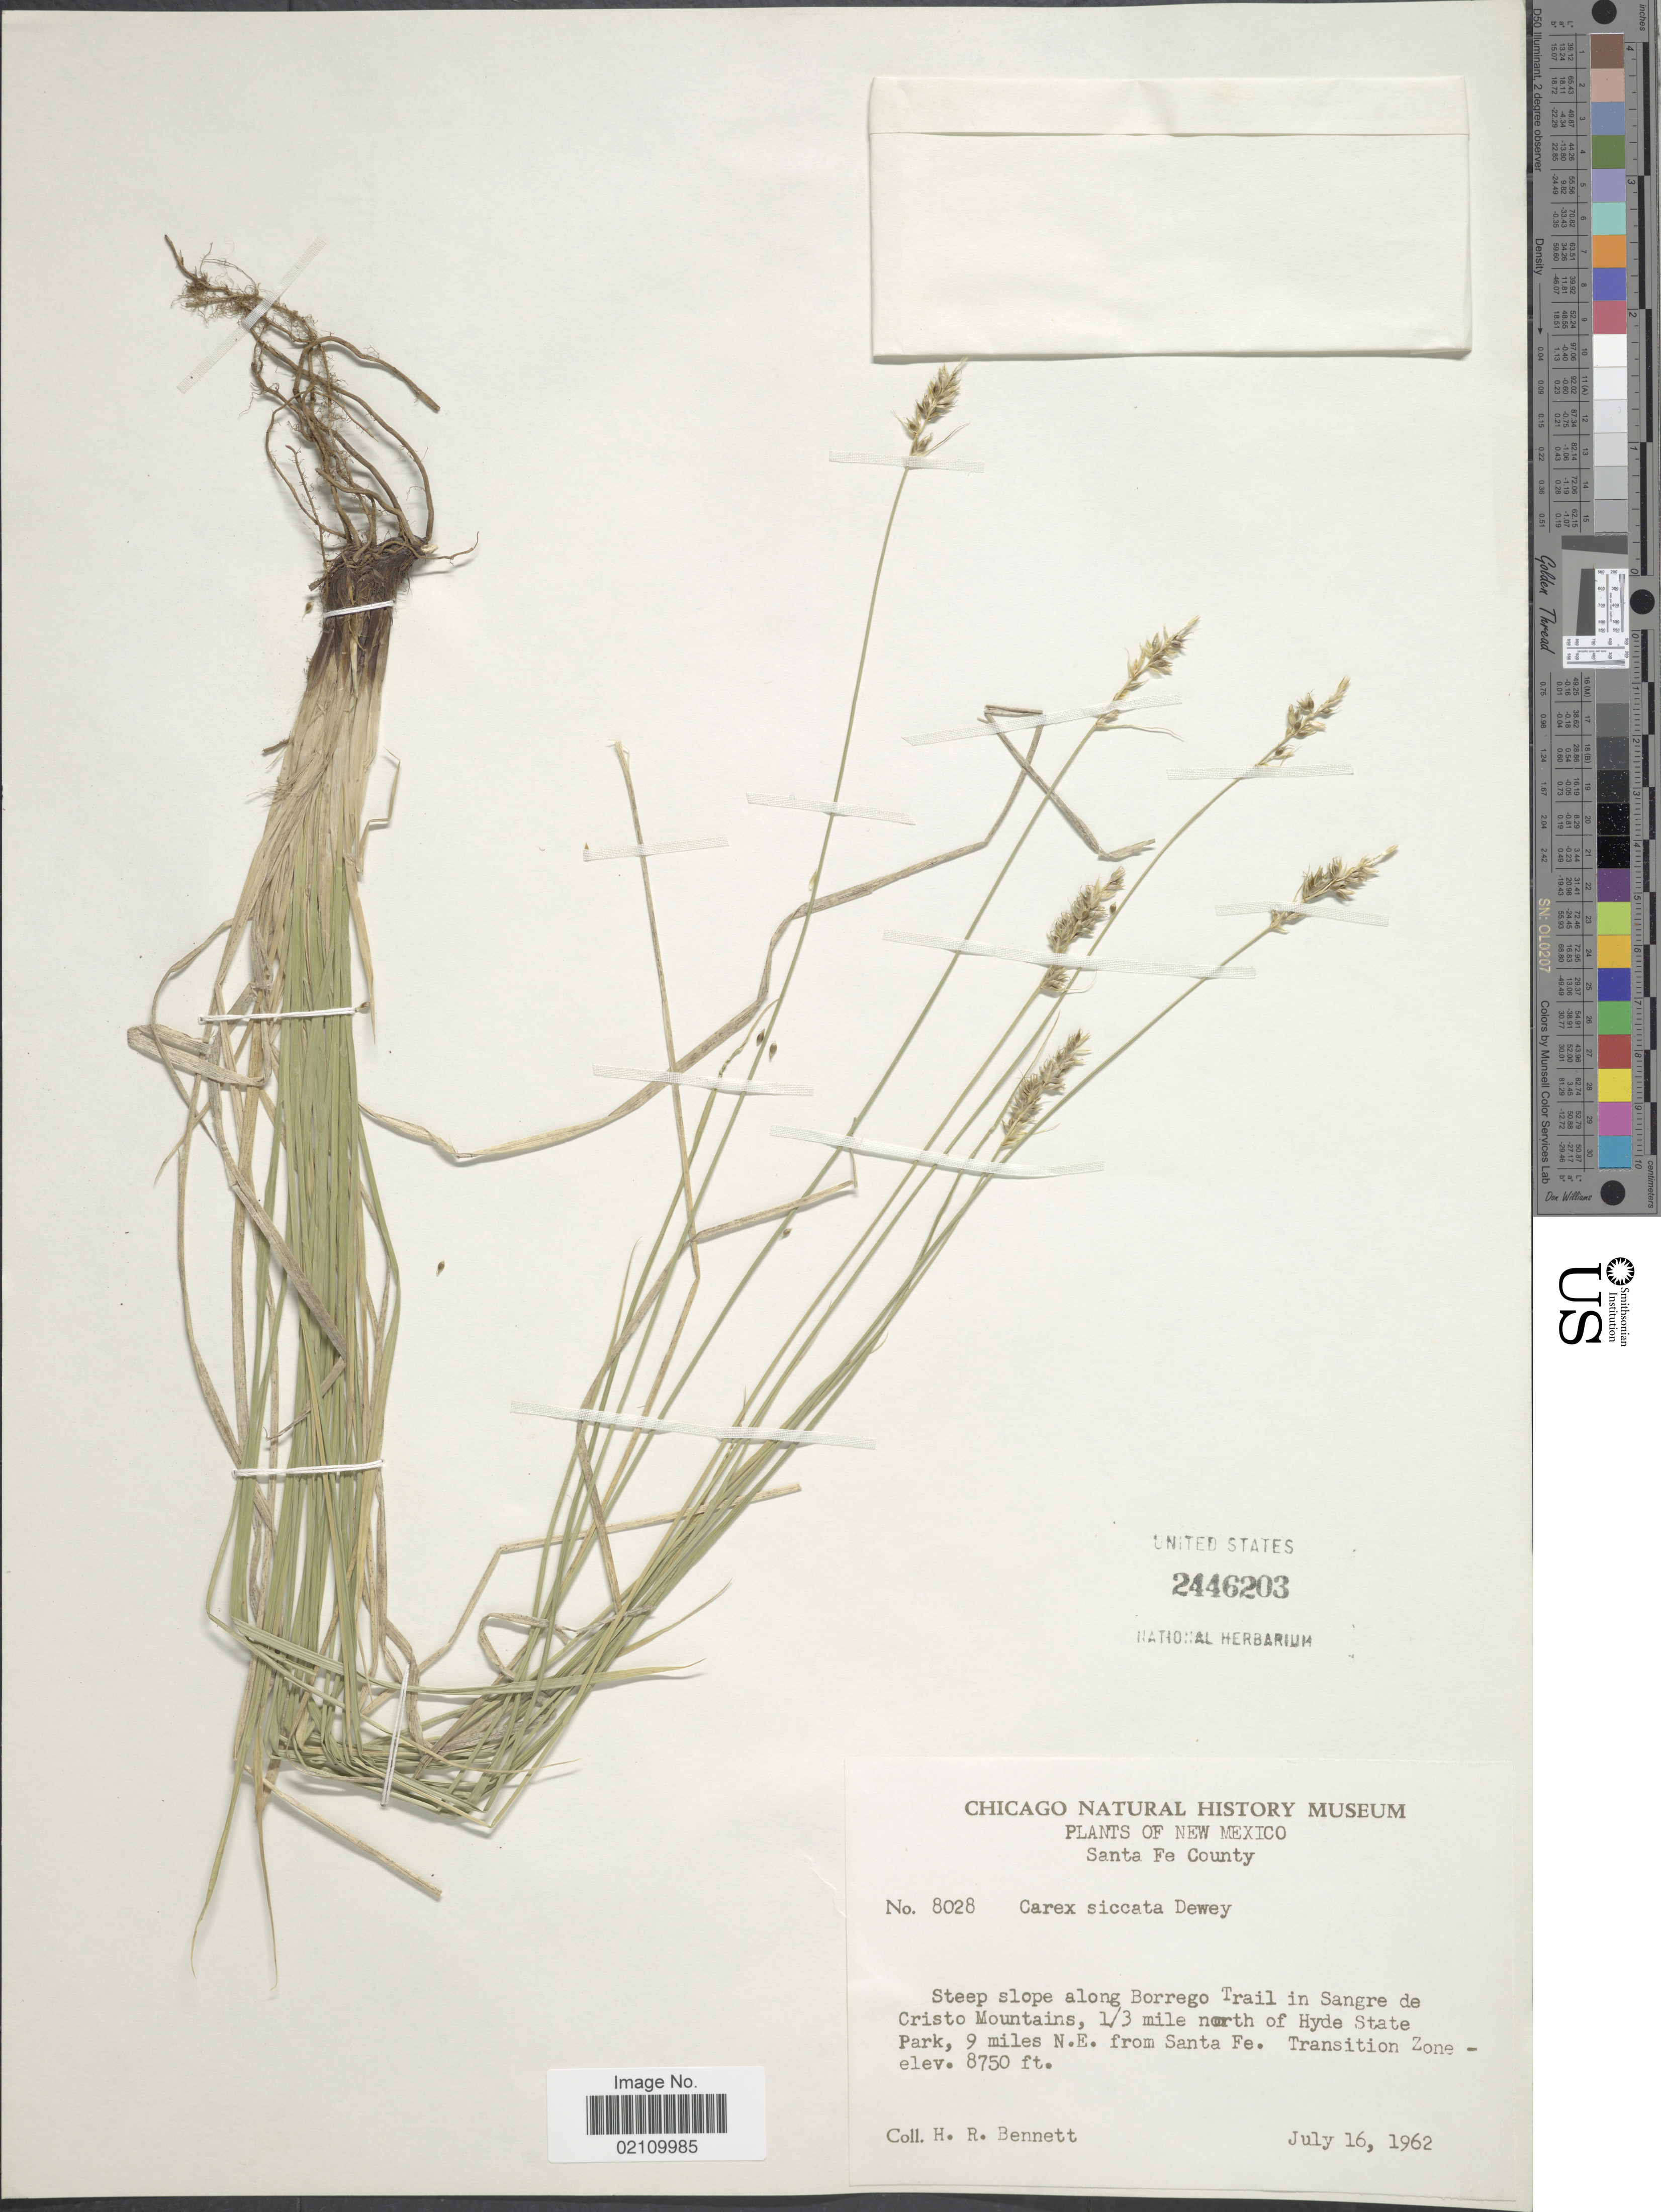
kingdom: Plantae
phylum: Tracheophyta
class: Liliopsida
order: Poales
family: Cyperaceae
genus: Carex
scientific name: Carex siccata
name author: Dewey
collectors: H. R. Bennett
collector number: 8028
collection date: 1962-07-16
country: United States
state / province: New Mexico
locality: Santa Fe County. Steep slope along Borrego Trail in Sangre de Cristo Mountains, 1/3 mile north of Hyde State park, 9 miles N.E. from Santa Fe. Transition Zone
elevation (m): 2667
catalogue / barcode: US 2446203